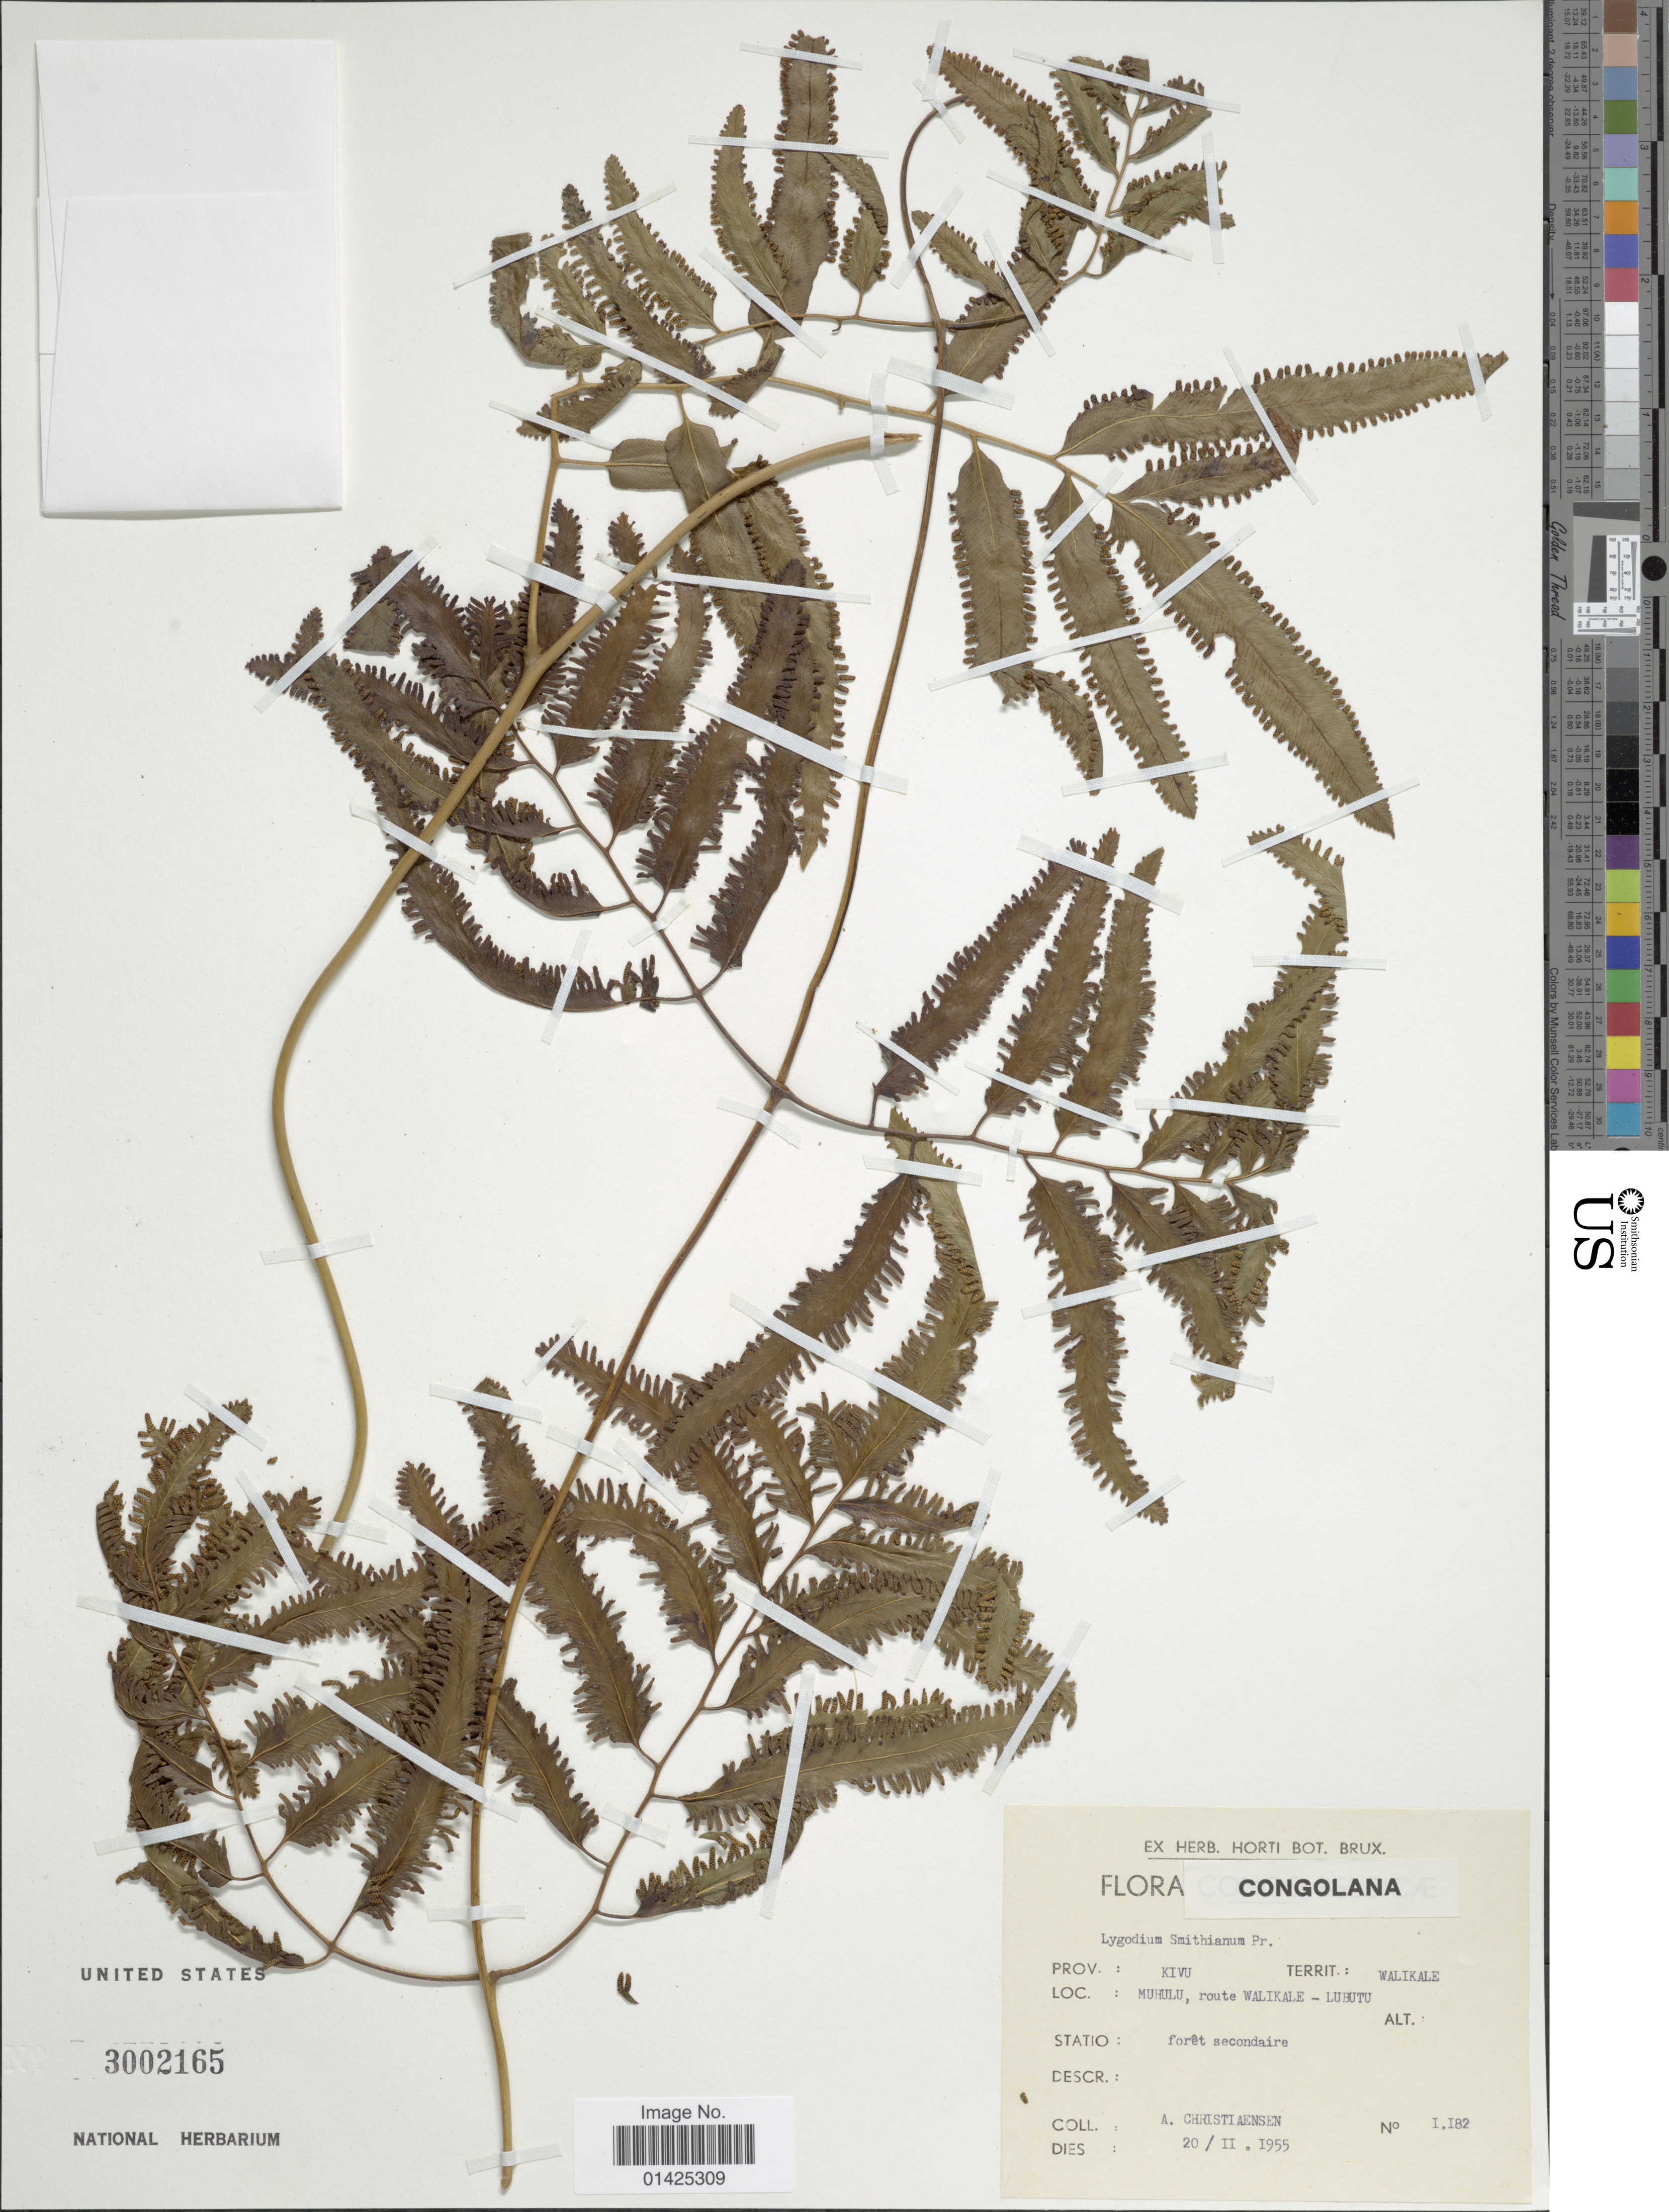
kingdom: Plantae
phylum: Tracheophyta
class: Polypodiopsida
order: Schizaeales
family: Lygodiaceae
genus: Lygodium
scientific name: Lygodium smithianum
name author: C. Presl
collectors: A. Christiaensen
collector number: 1.182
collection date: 1955-11-20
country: Congo, Democratic Republic of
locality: Prov. Kivu, Terrir: Walikale, Muhulu, route Walikale-Lubutu. Congolana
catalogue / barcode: US 3002165